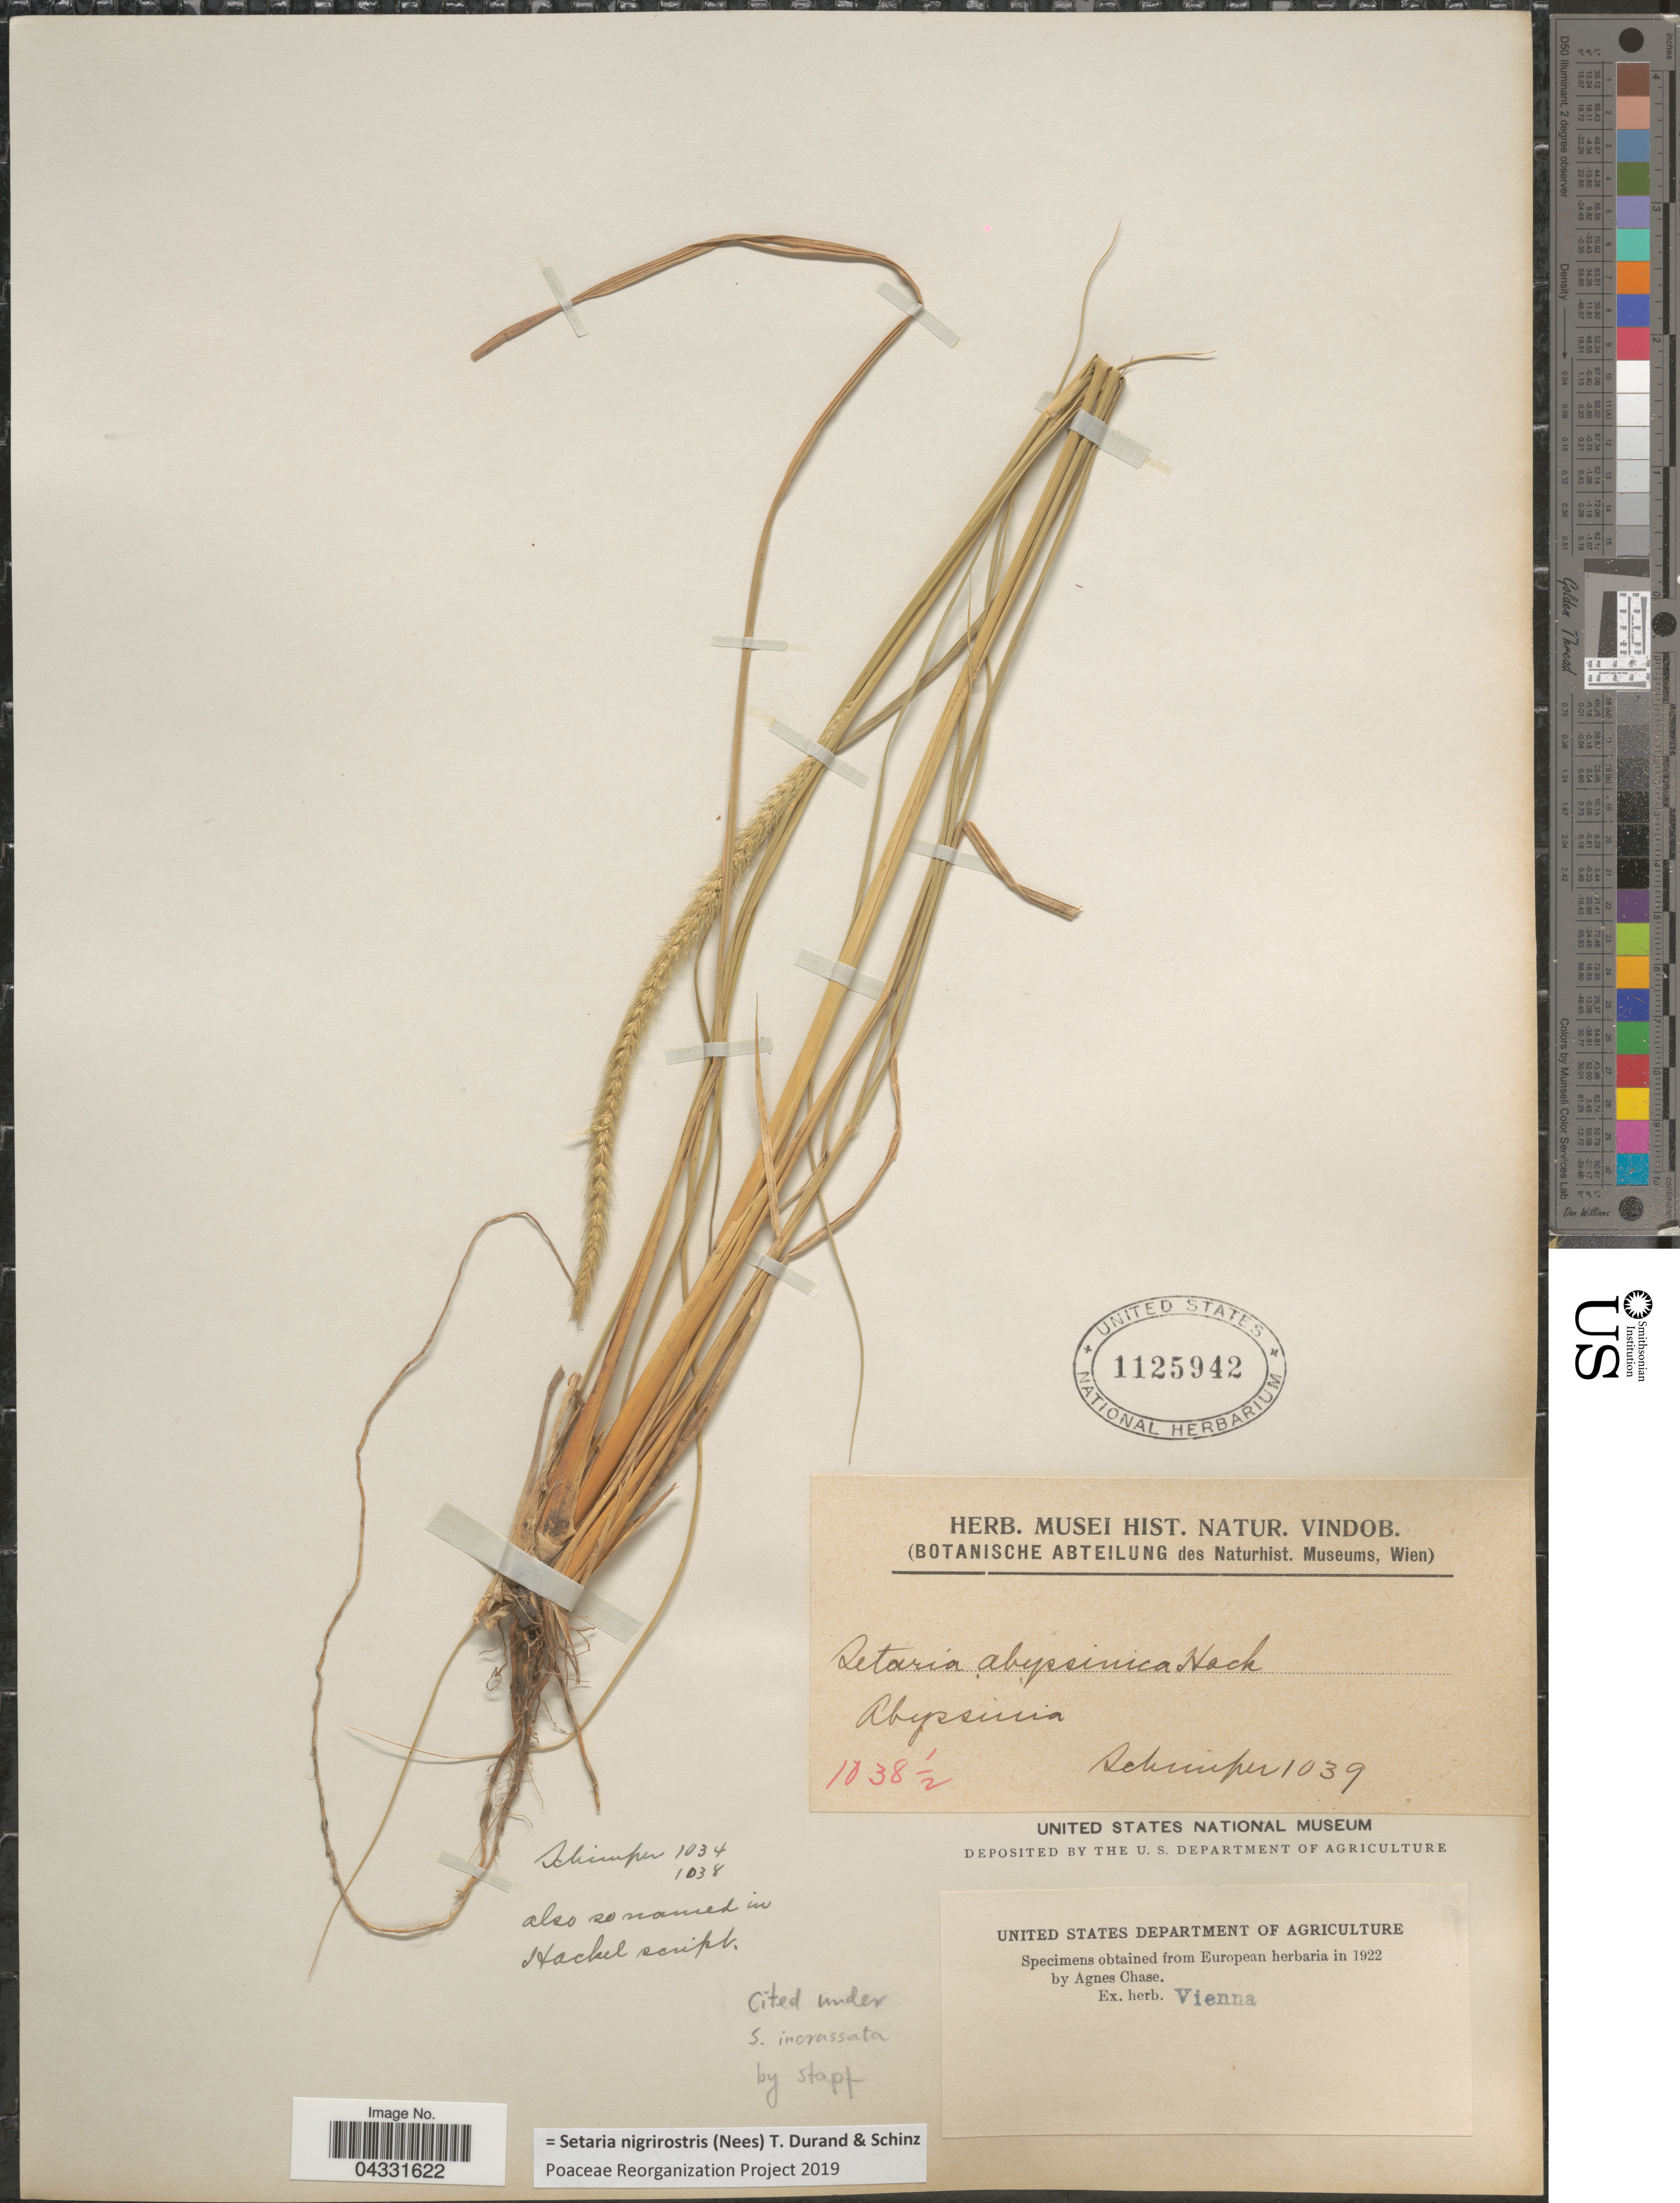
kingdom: Plantae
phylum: Tracheophyta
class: Liliopsida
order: Poales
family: Poaceae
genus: Setaria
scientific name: Setaria nigrirostris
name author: (Nees) Durand & Schinz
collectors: -. Schimper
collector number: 1039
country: Ethiopia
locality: Abyssinia.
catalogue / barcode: US 1125942